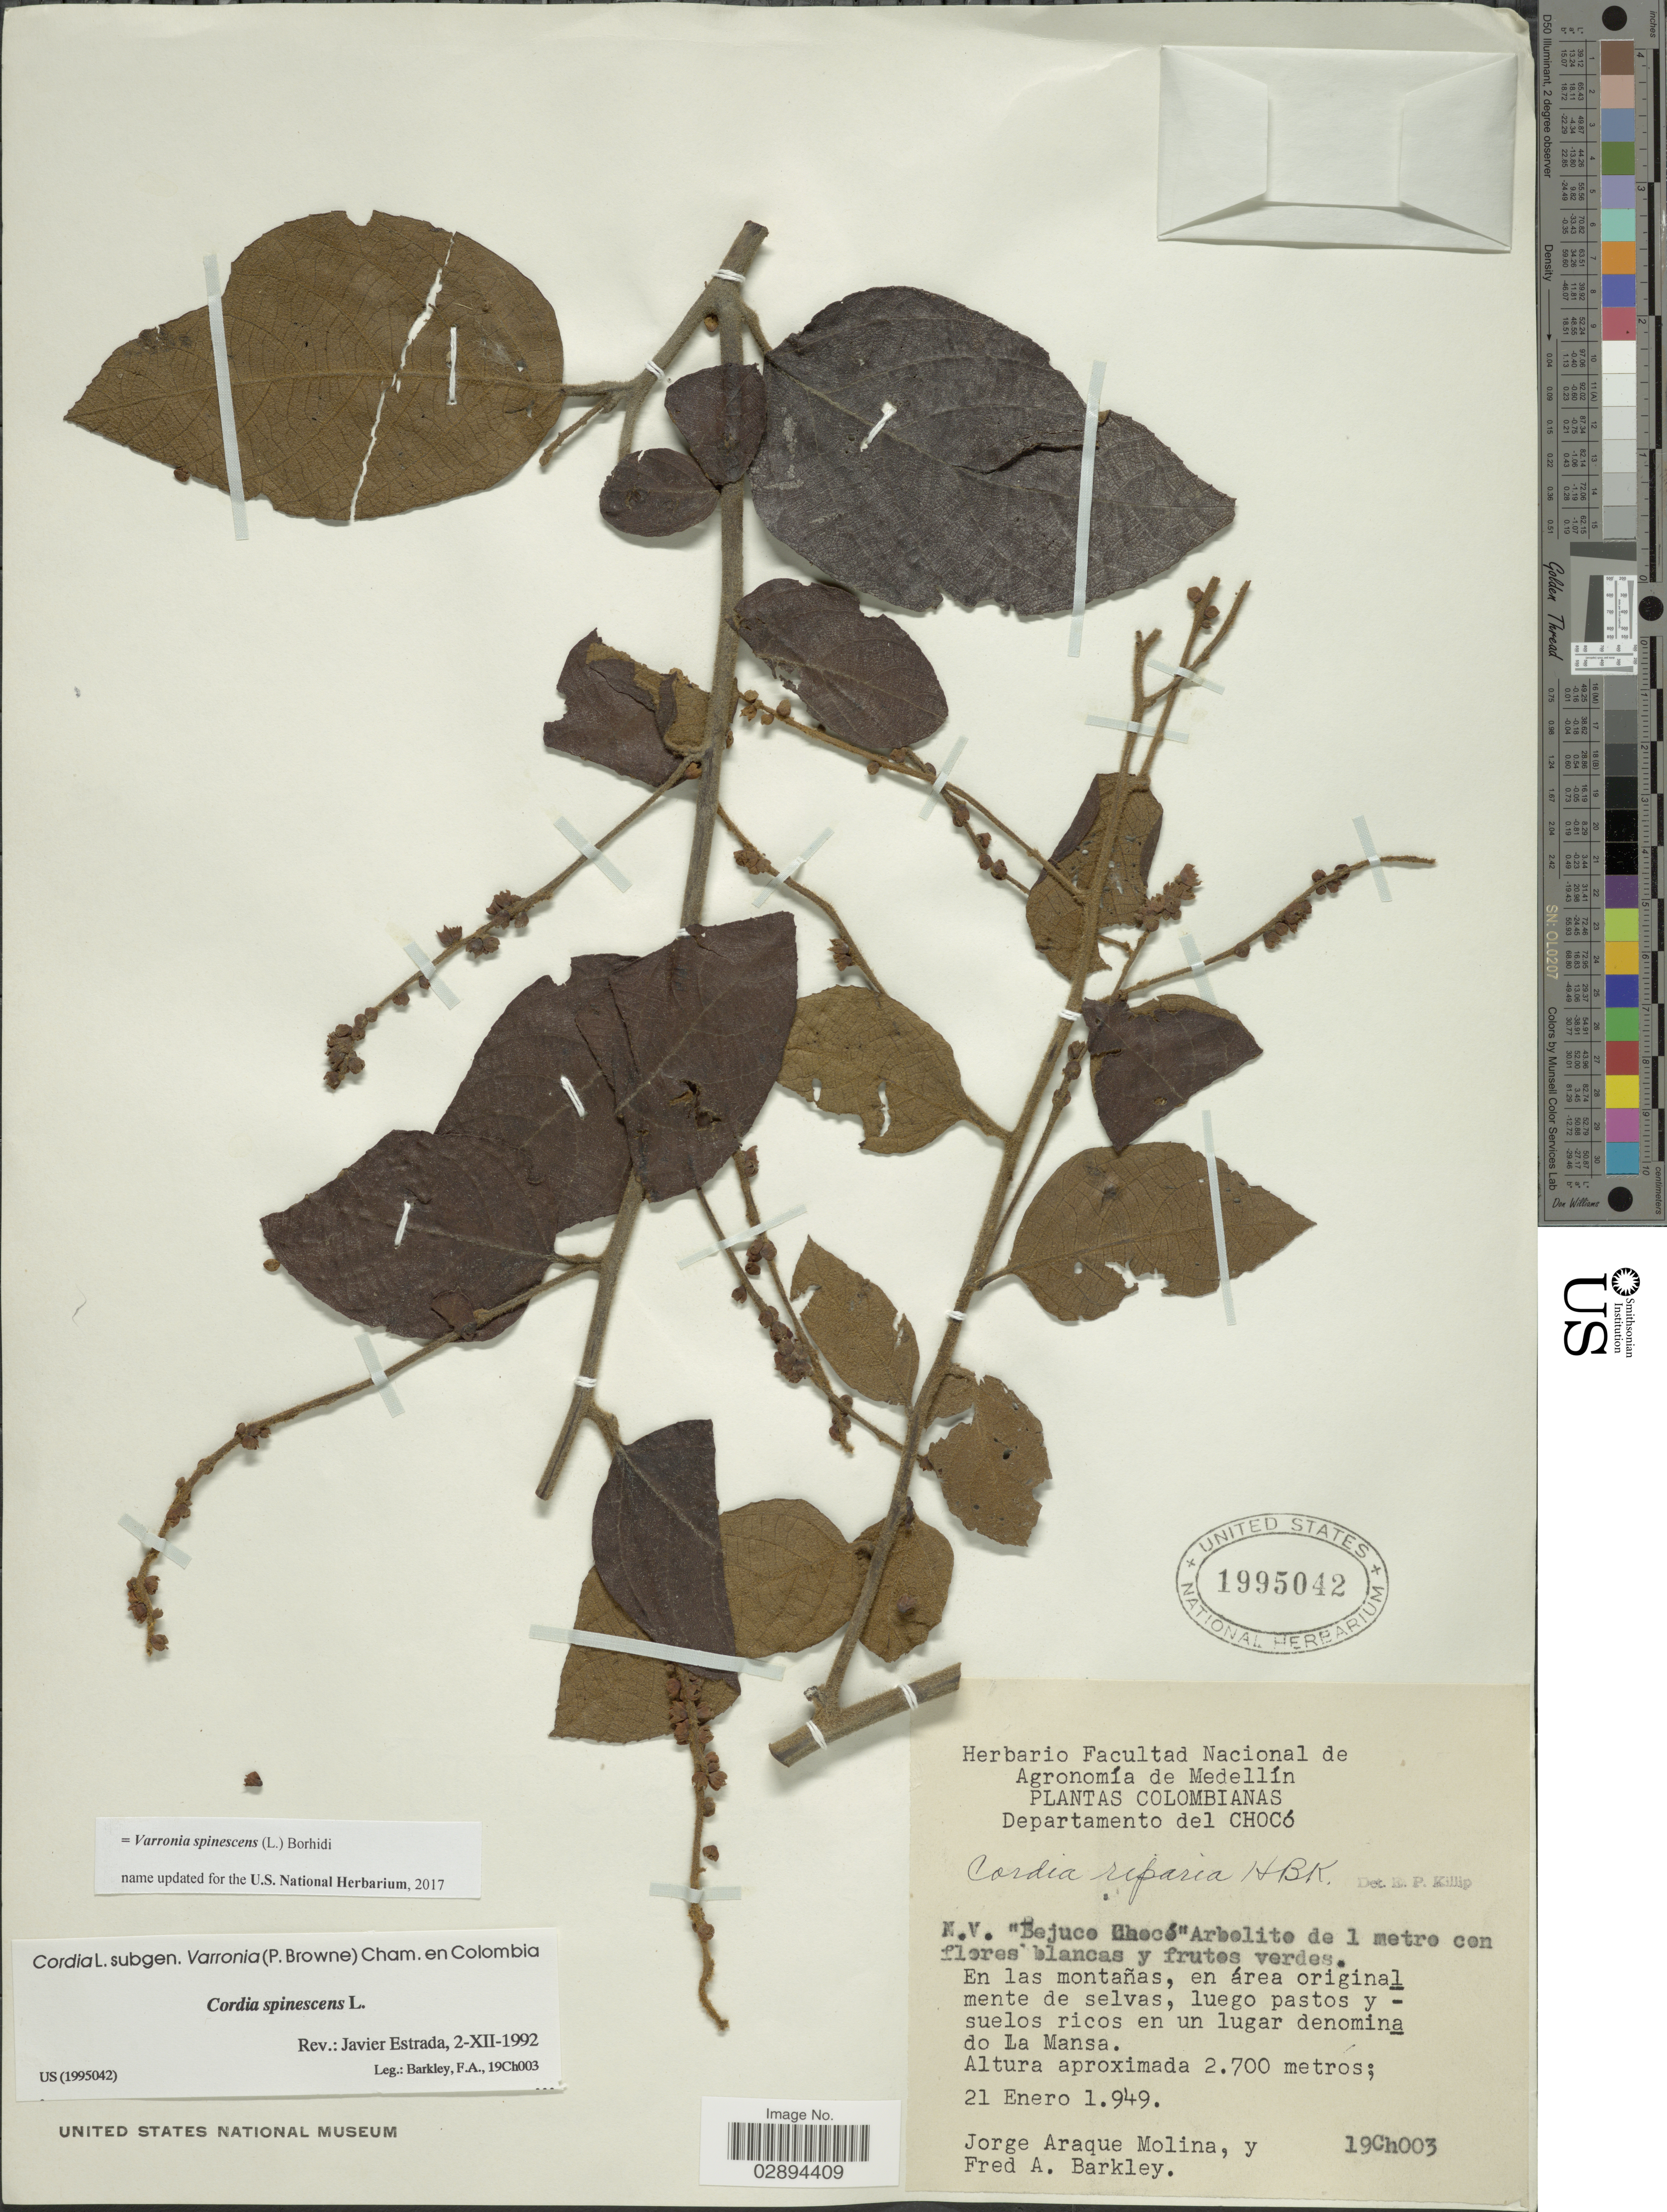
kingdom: Plantae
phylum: Tracheophyta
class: Magnoliopsida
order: Boraginales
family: Cordiaceae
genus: Varronia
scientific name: Varronia spinescens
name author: (L.) Borhidi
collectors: J. Araque Molina & F. A. Barkley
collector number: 19Ch003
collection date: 1949-01-21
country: Colombia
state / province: Chocó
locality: Departamento del Chocó, luego pastos y suelos en un lugar denomina do La Mansa.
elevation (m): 2700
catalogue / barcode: US 1995042